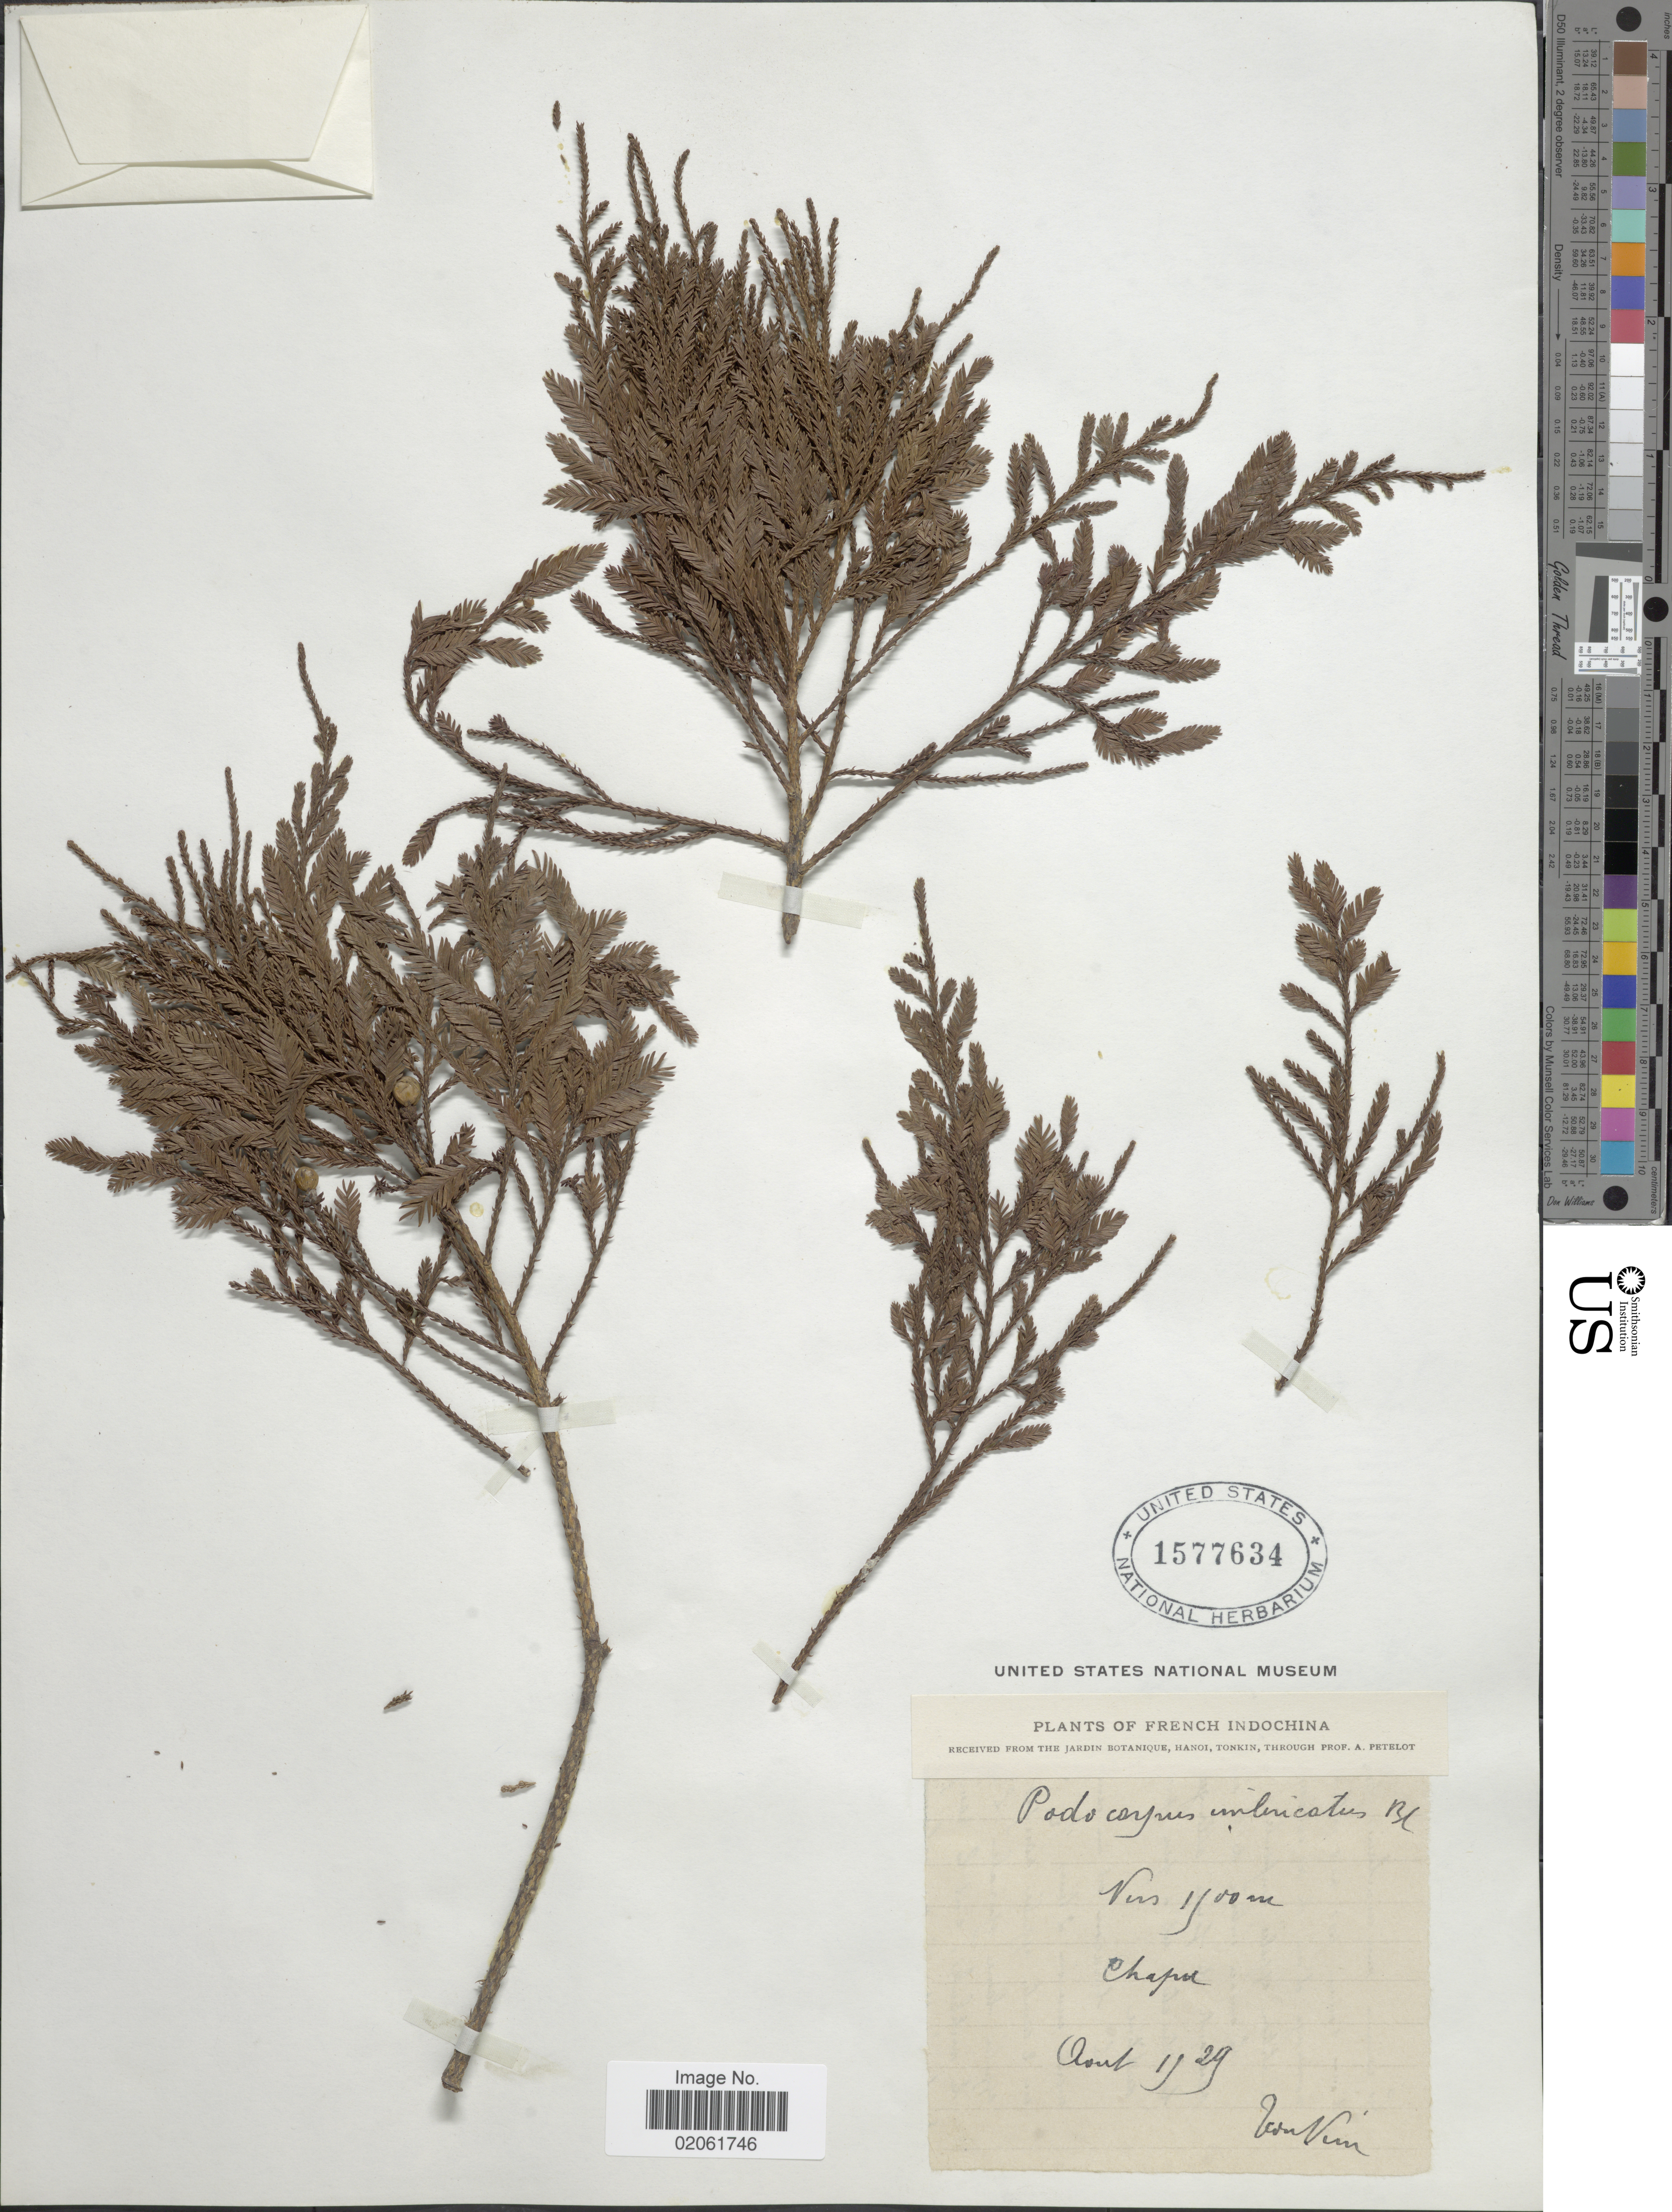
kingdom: Plantae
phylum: Tracheophyta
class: Pinopsida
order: Pinales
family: Podocarpaceae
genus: Podocarpus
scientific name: Podocarpus imbricatus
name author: Blume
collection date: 1929-08-11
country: Vietnam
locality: Chapa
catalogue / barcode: US 1577634